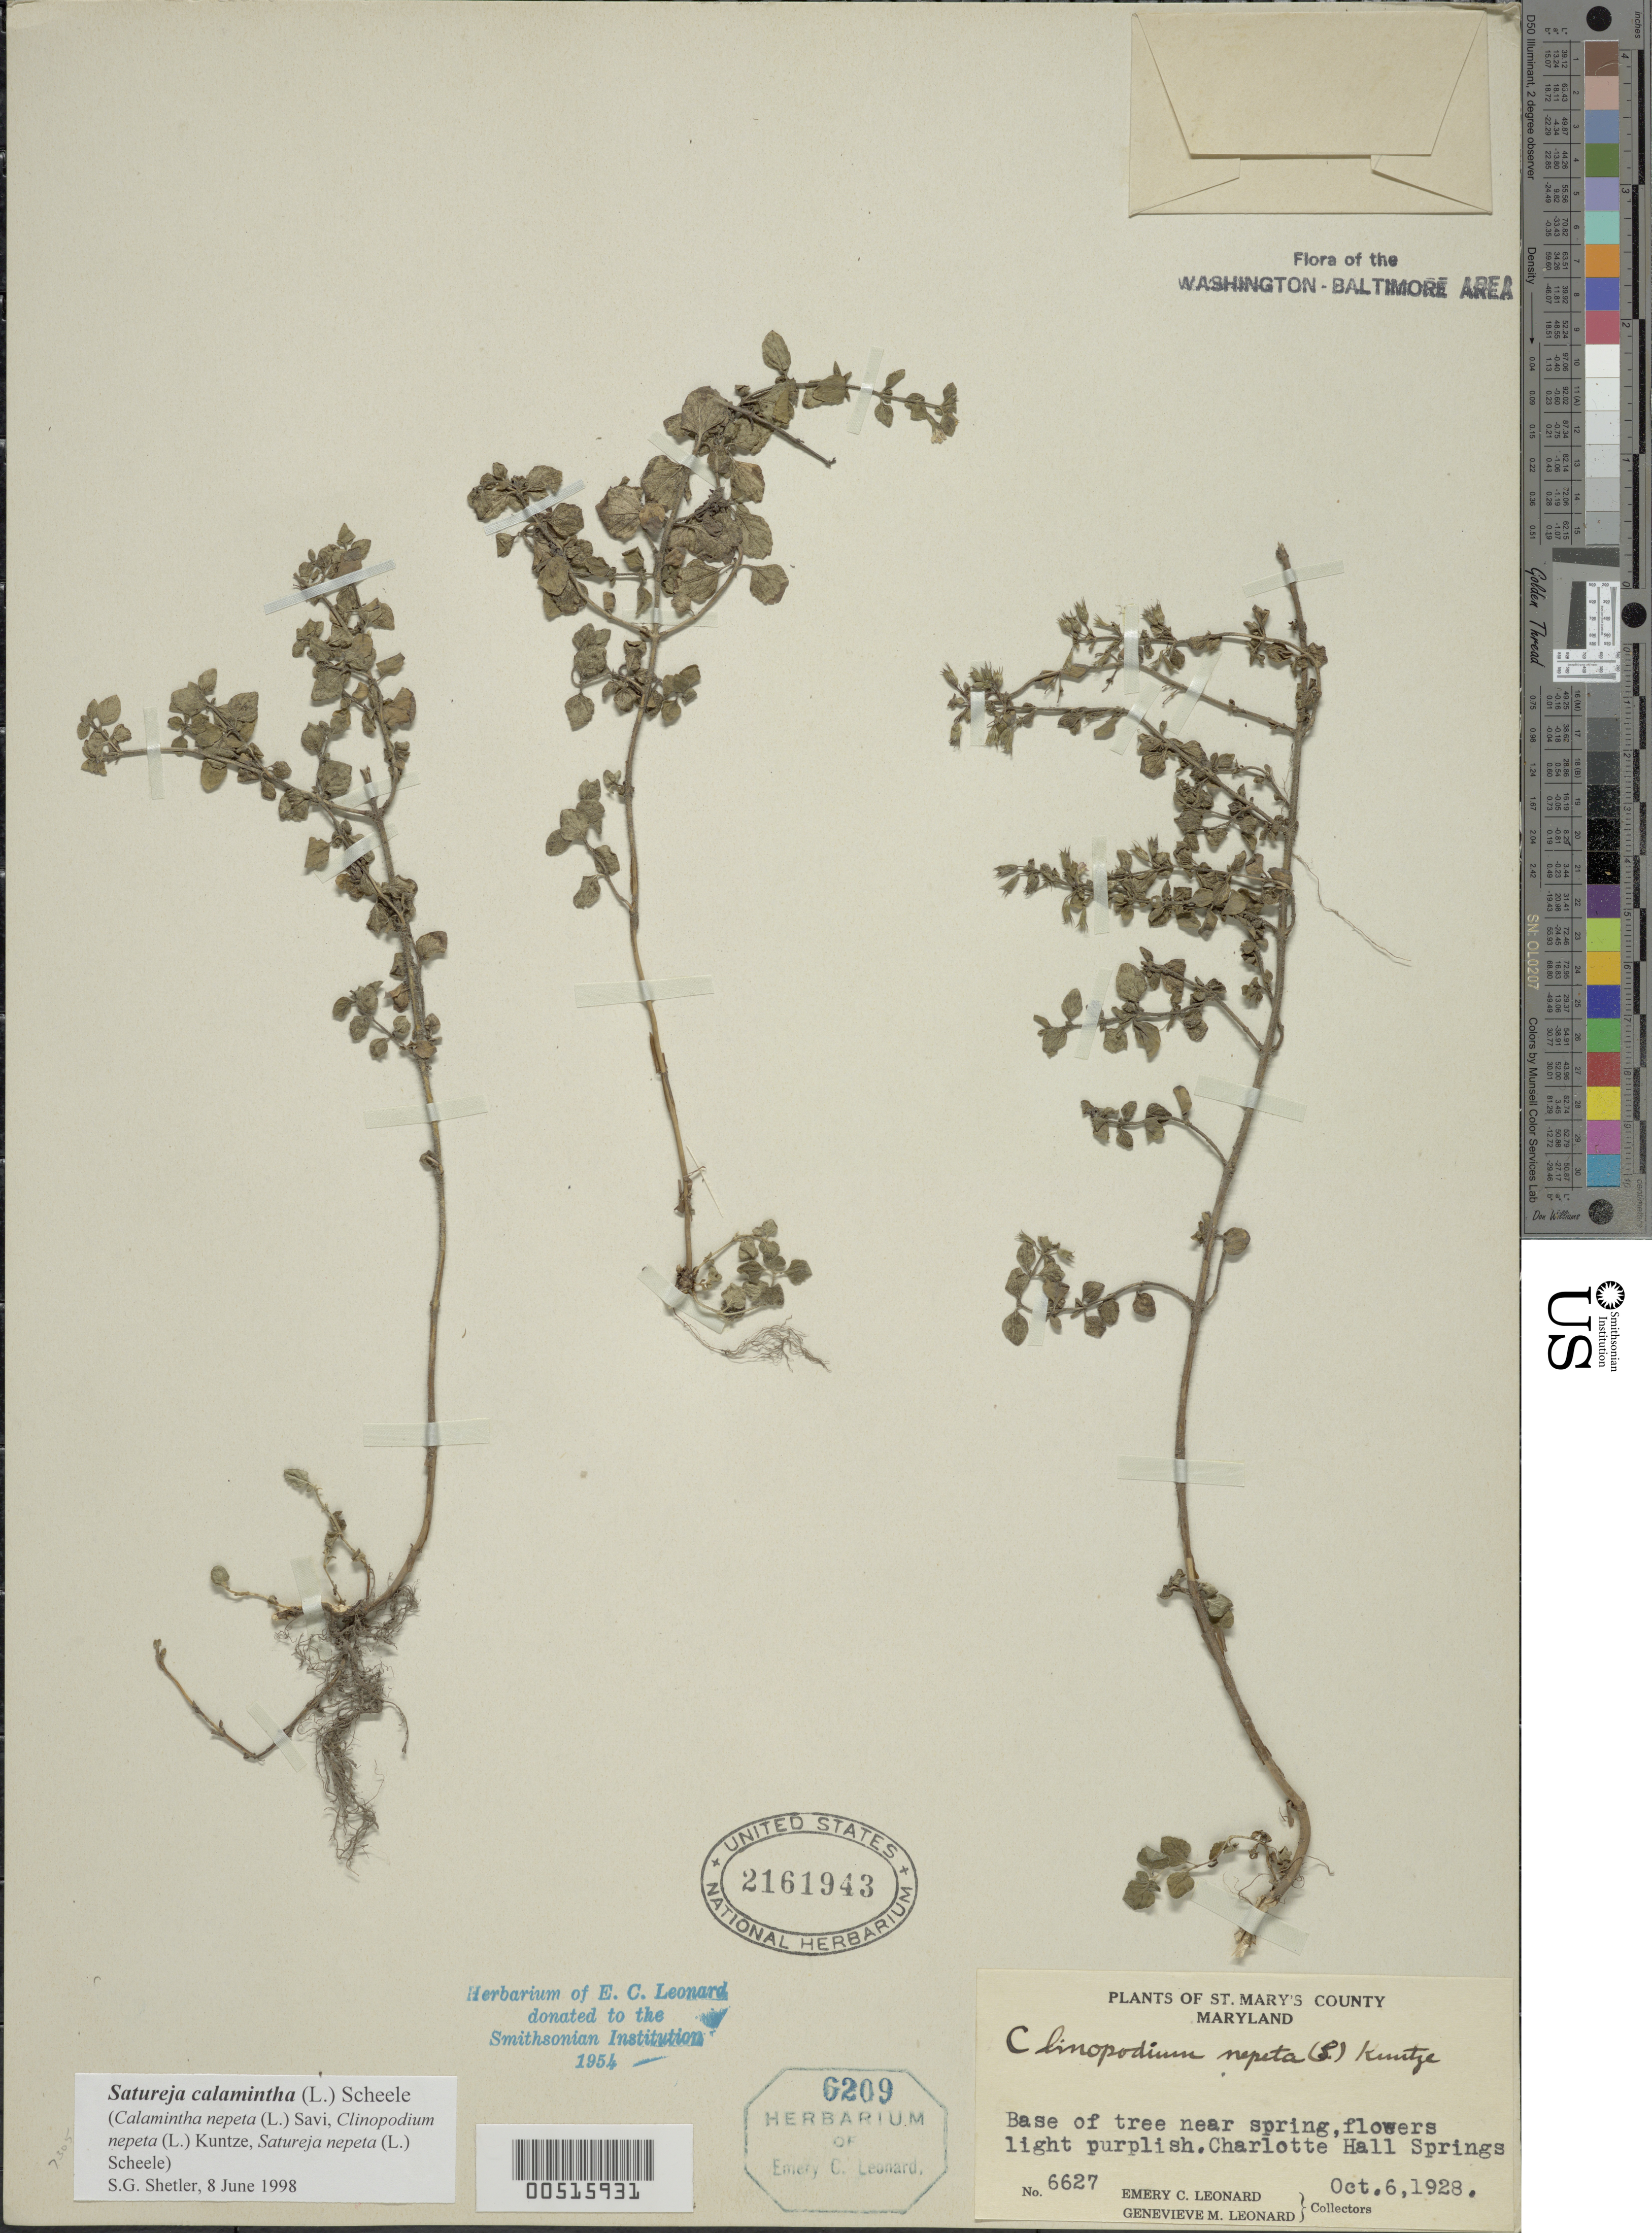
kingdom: Plantae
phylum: Tracheophyta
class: Magnoliopsida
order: Lamiales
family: Lamiaceae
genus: Clinopodium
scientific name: Clinopodium nepeta subsp. glandulosum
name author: (Req.) Govaerts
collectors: E. C. Leonard & G. M. Leonard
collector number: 6627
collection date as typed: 06 Oct 1928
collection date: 1928-10-06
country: United States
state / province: Maryland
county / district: St. Mary's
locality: Charlotte Hall Springs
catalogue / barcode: US 2161943